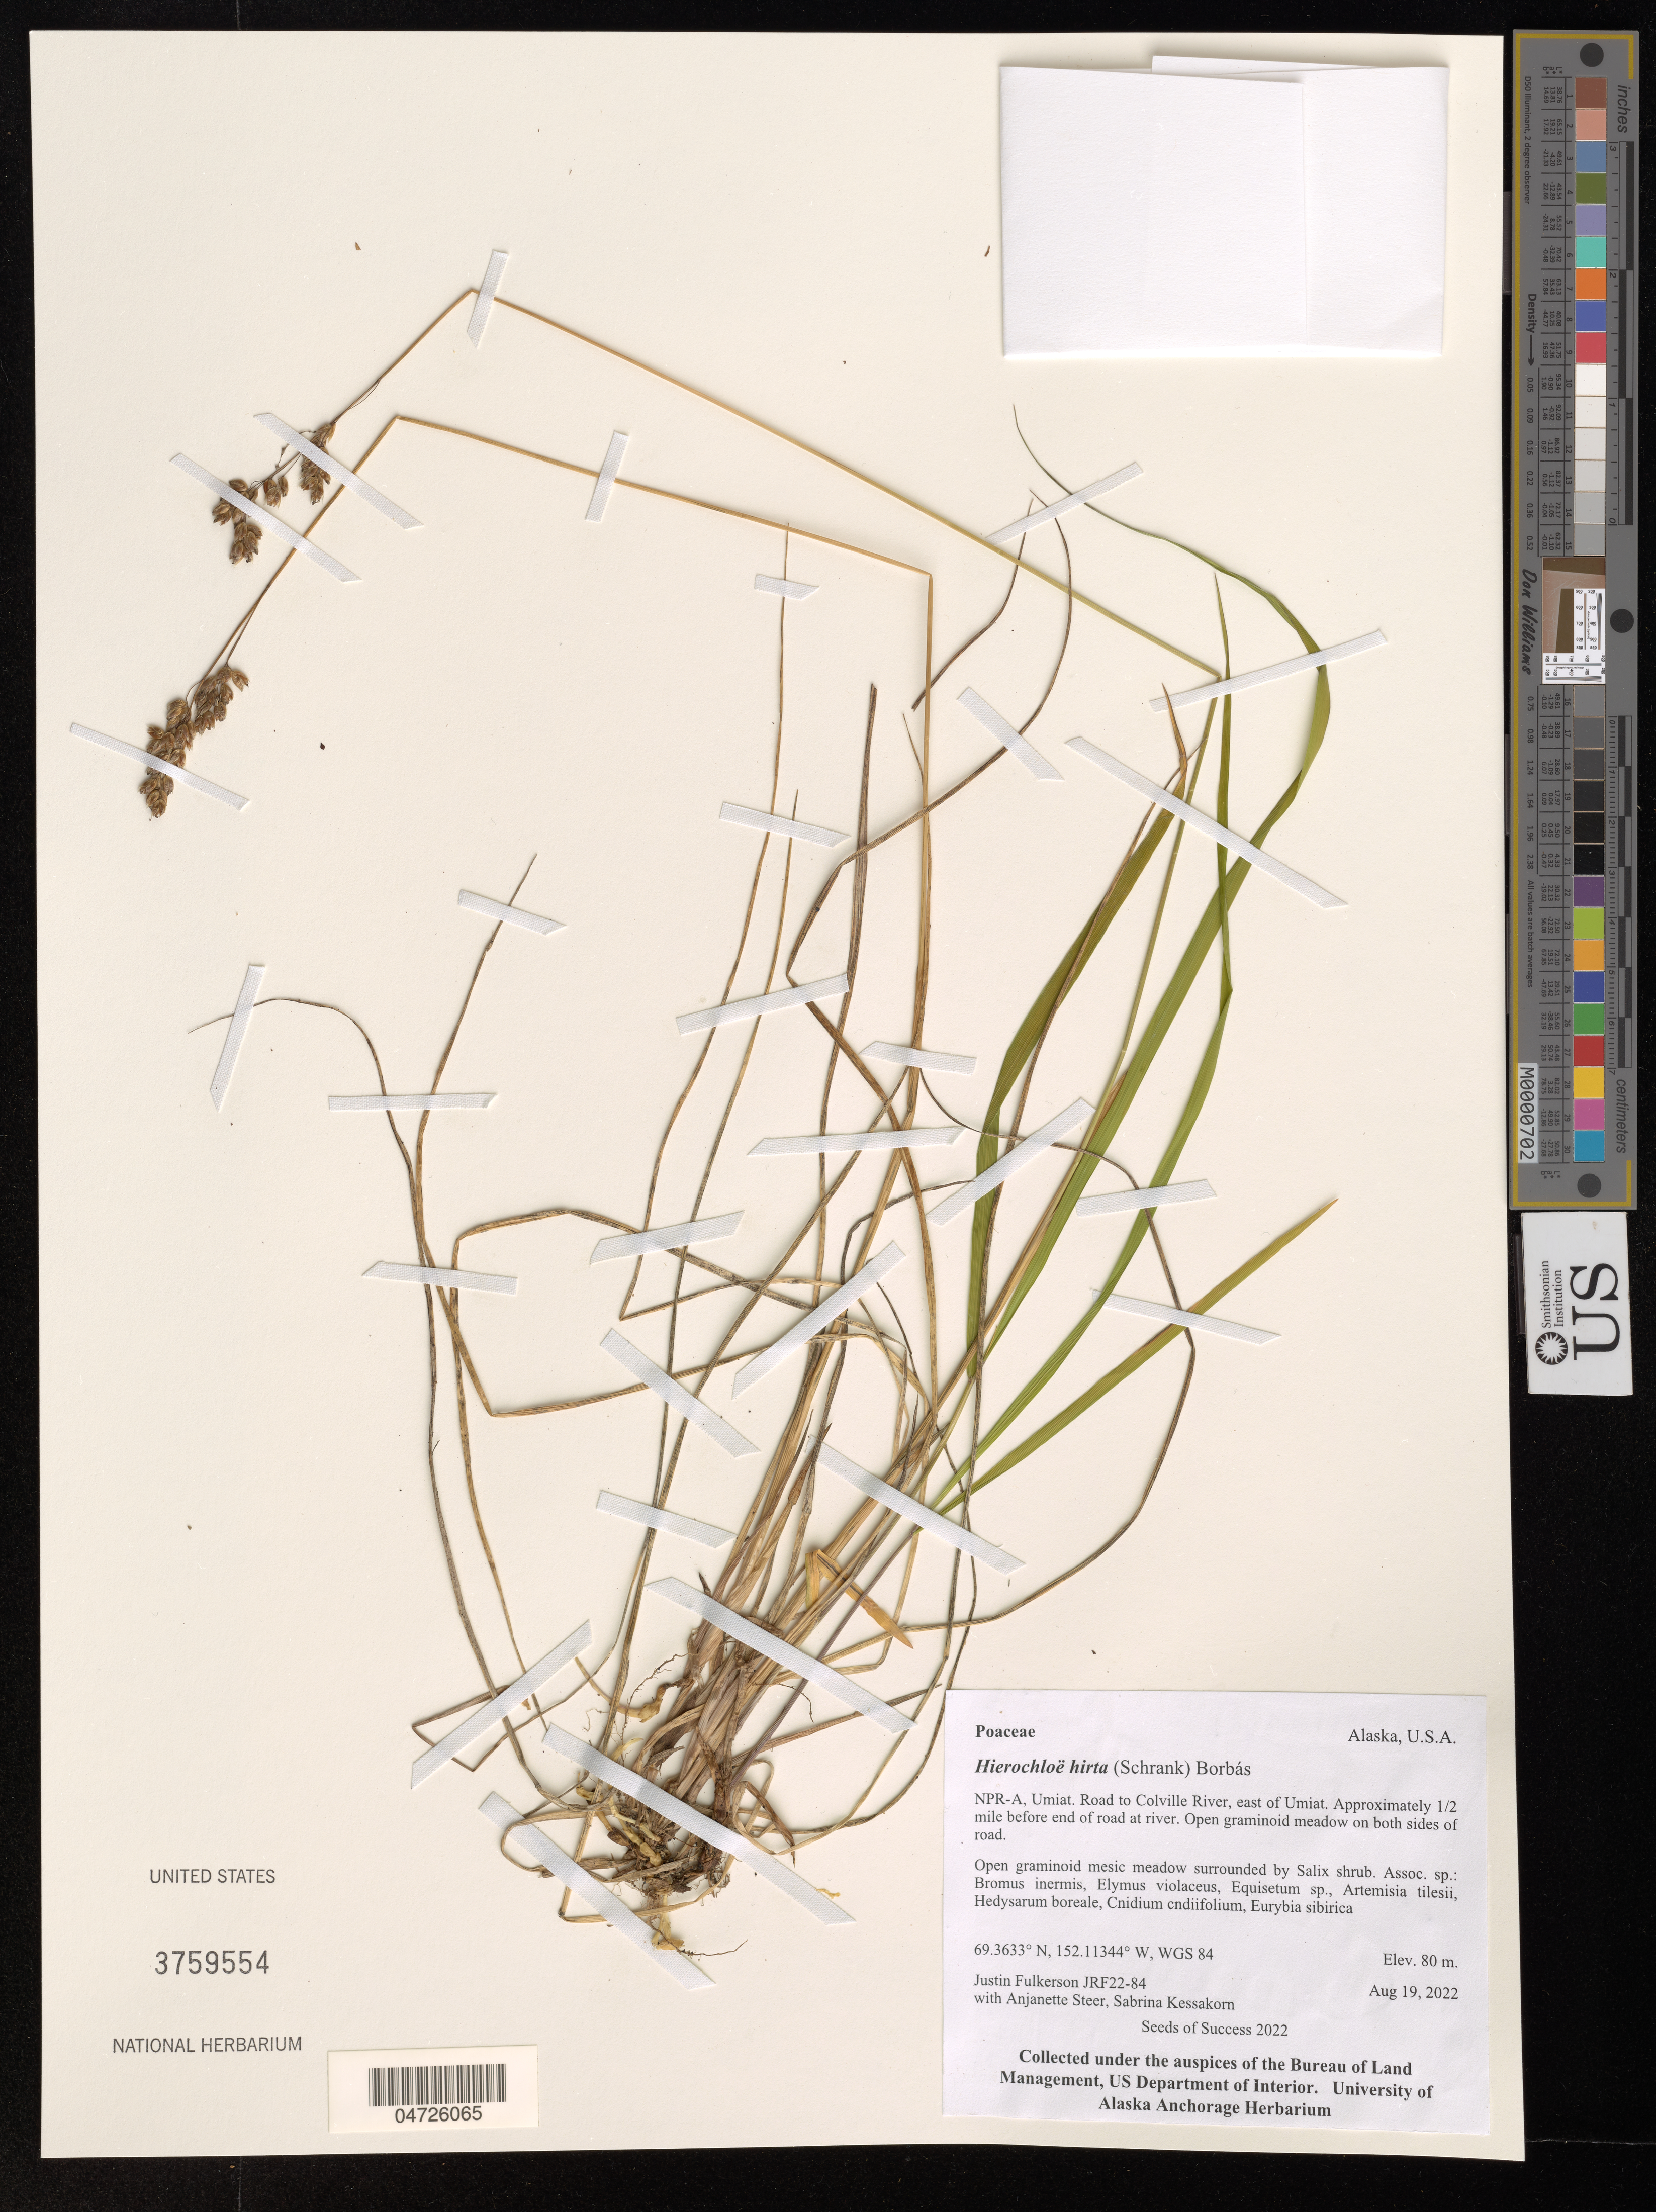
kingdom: Plantae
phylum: Tracheophyta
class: Liliopsida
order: Poales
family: Poaceae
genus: Hierochloe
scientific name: Hierochloe hirta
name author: (Schrank) Borbás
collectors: J. Fulkerson & A. Steer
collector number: JRF22-84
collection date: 2022-08-19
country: United States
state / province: Alaska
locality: NPR-A, Umiat. Road to Colville River, east of Umiat. Approximately 1/2 mile before end of road at river. WGS 84.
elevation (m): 80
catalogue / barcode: US 3759554